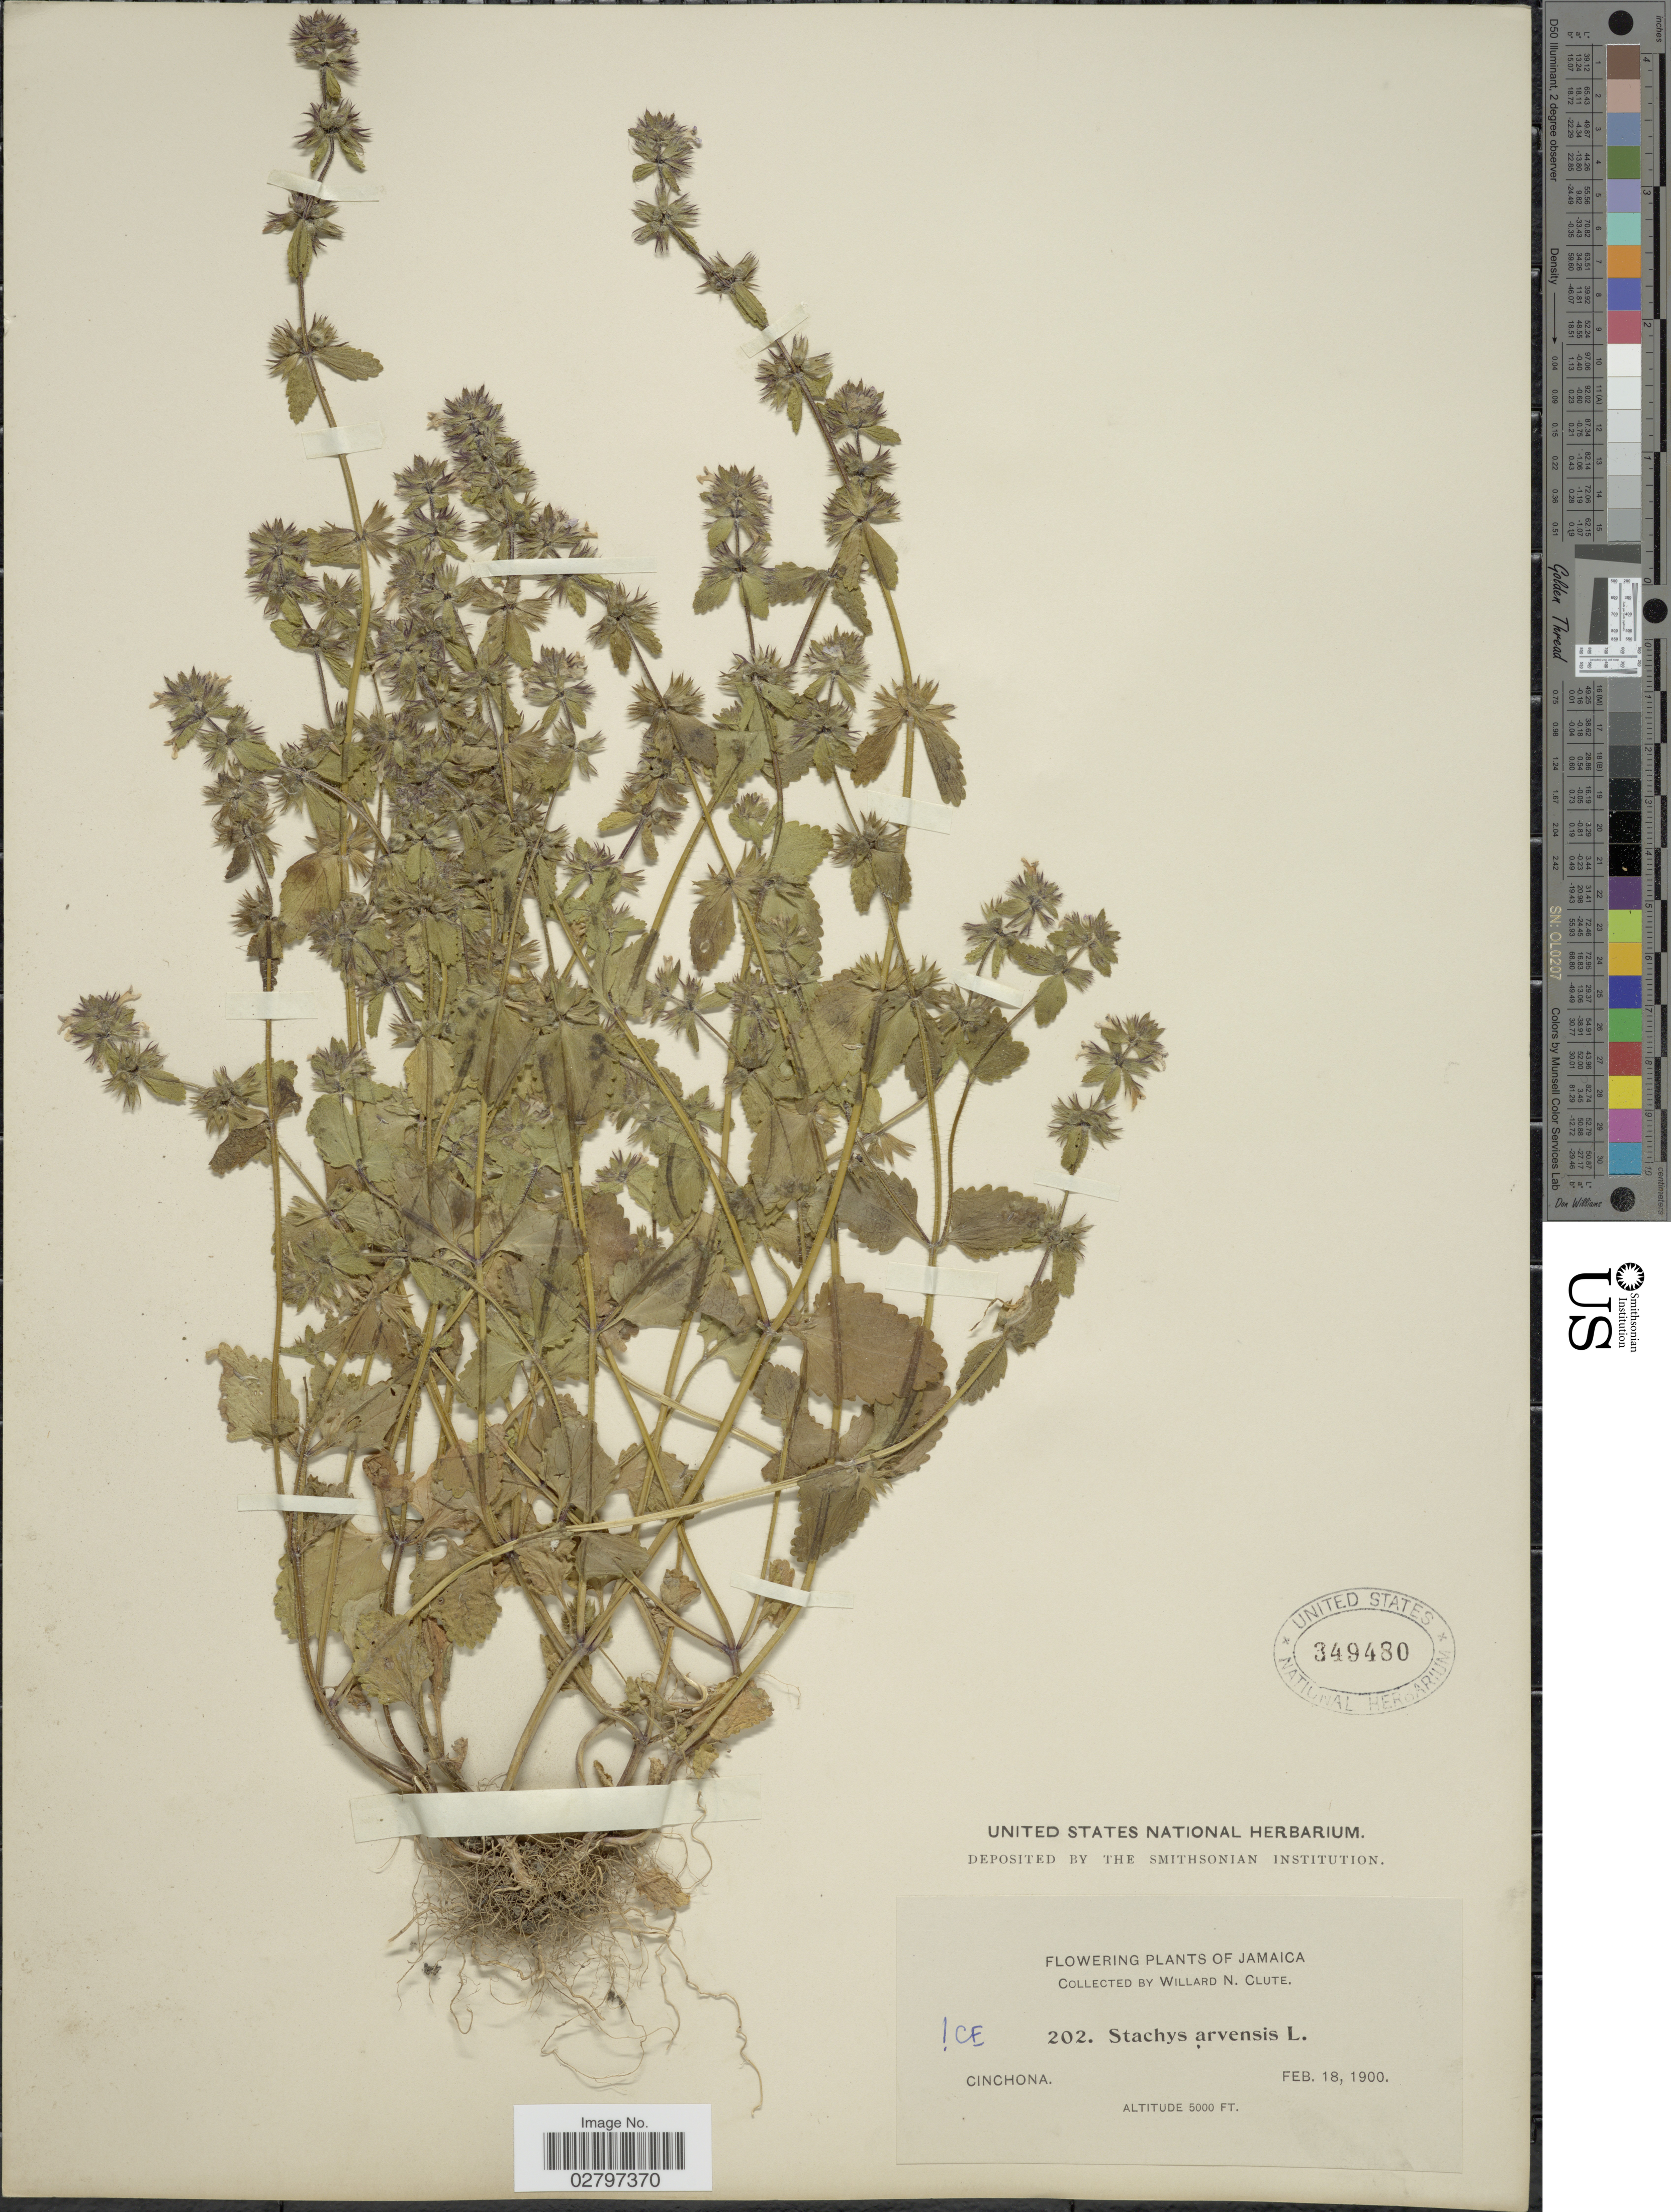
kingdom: Plantae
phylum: Tracheophyta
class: Magnoliopsida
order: Lamiales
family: Lamiaceae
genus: Stachys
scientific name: Stachys arvensis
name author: (L.) L.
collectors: W. N. Clute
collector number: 202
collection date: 1900-02-18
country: Jamaica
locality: Cinchona.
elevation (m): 1524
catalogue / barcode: US 349480